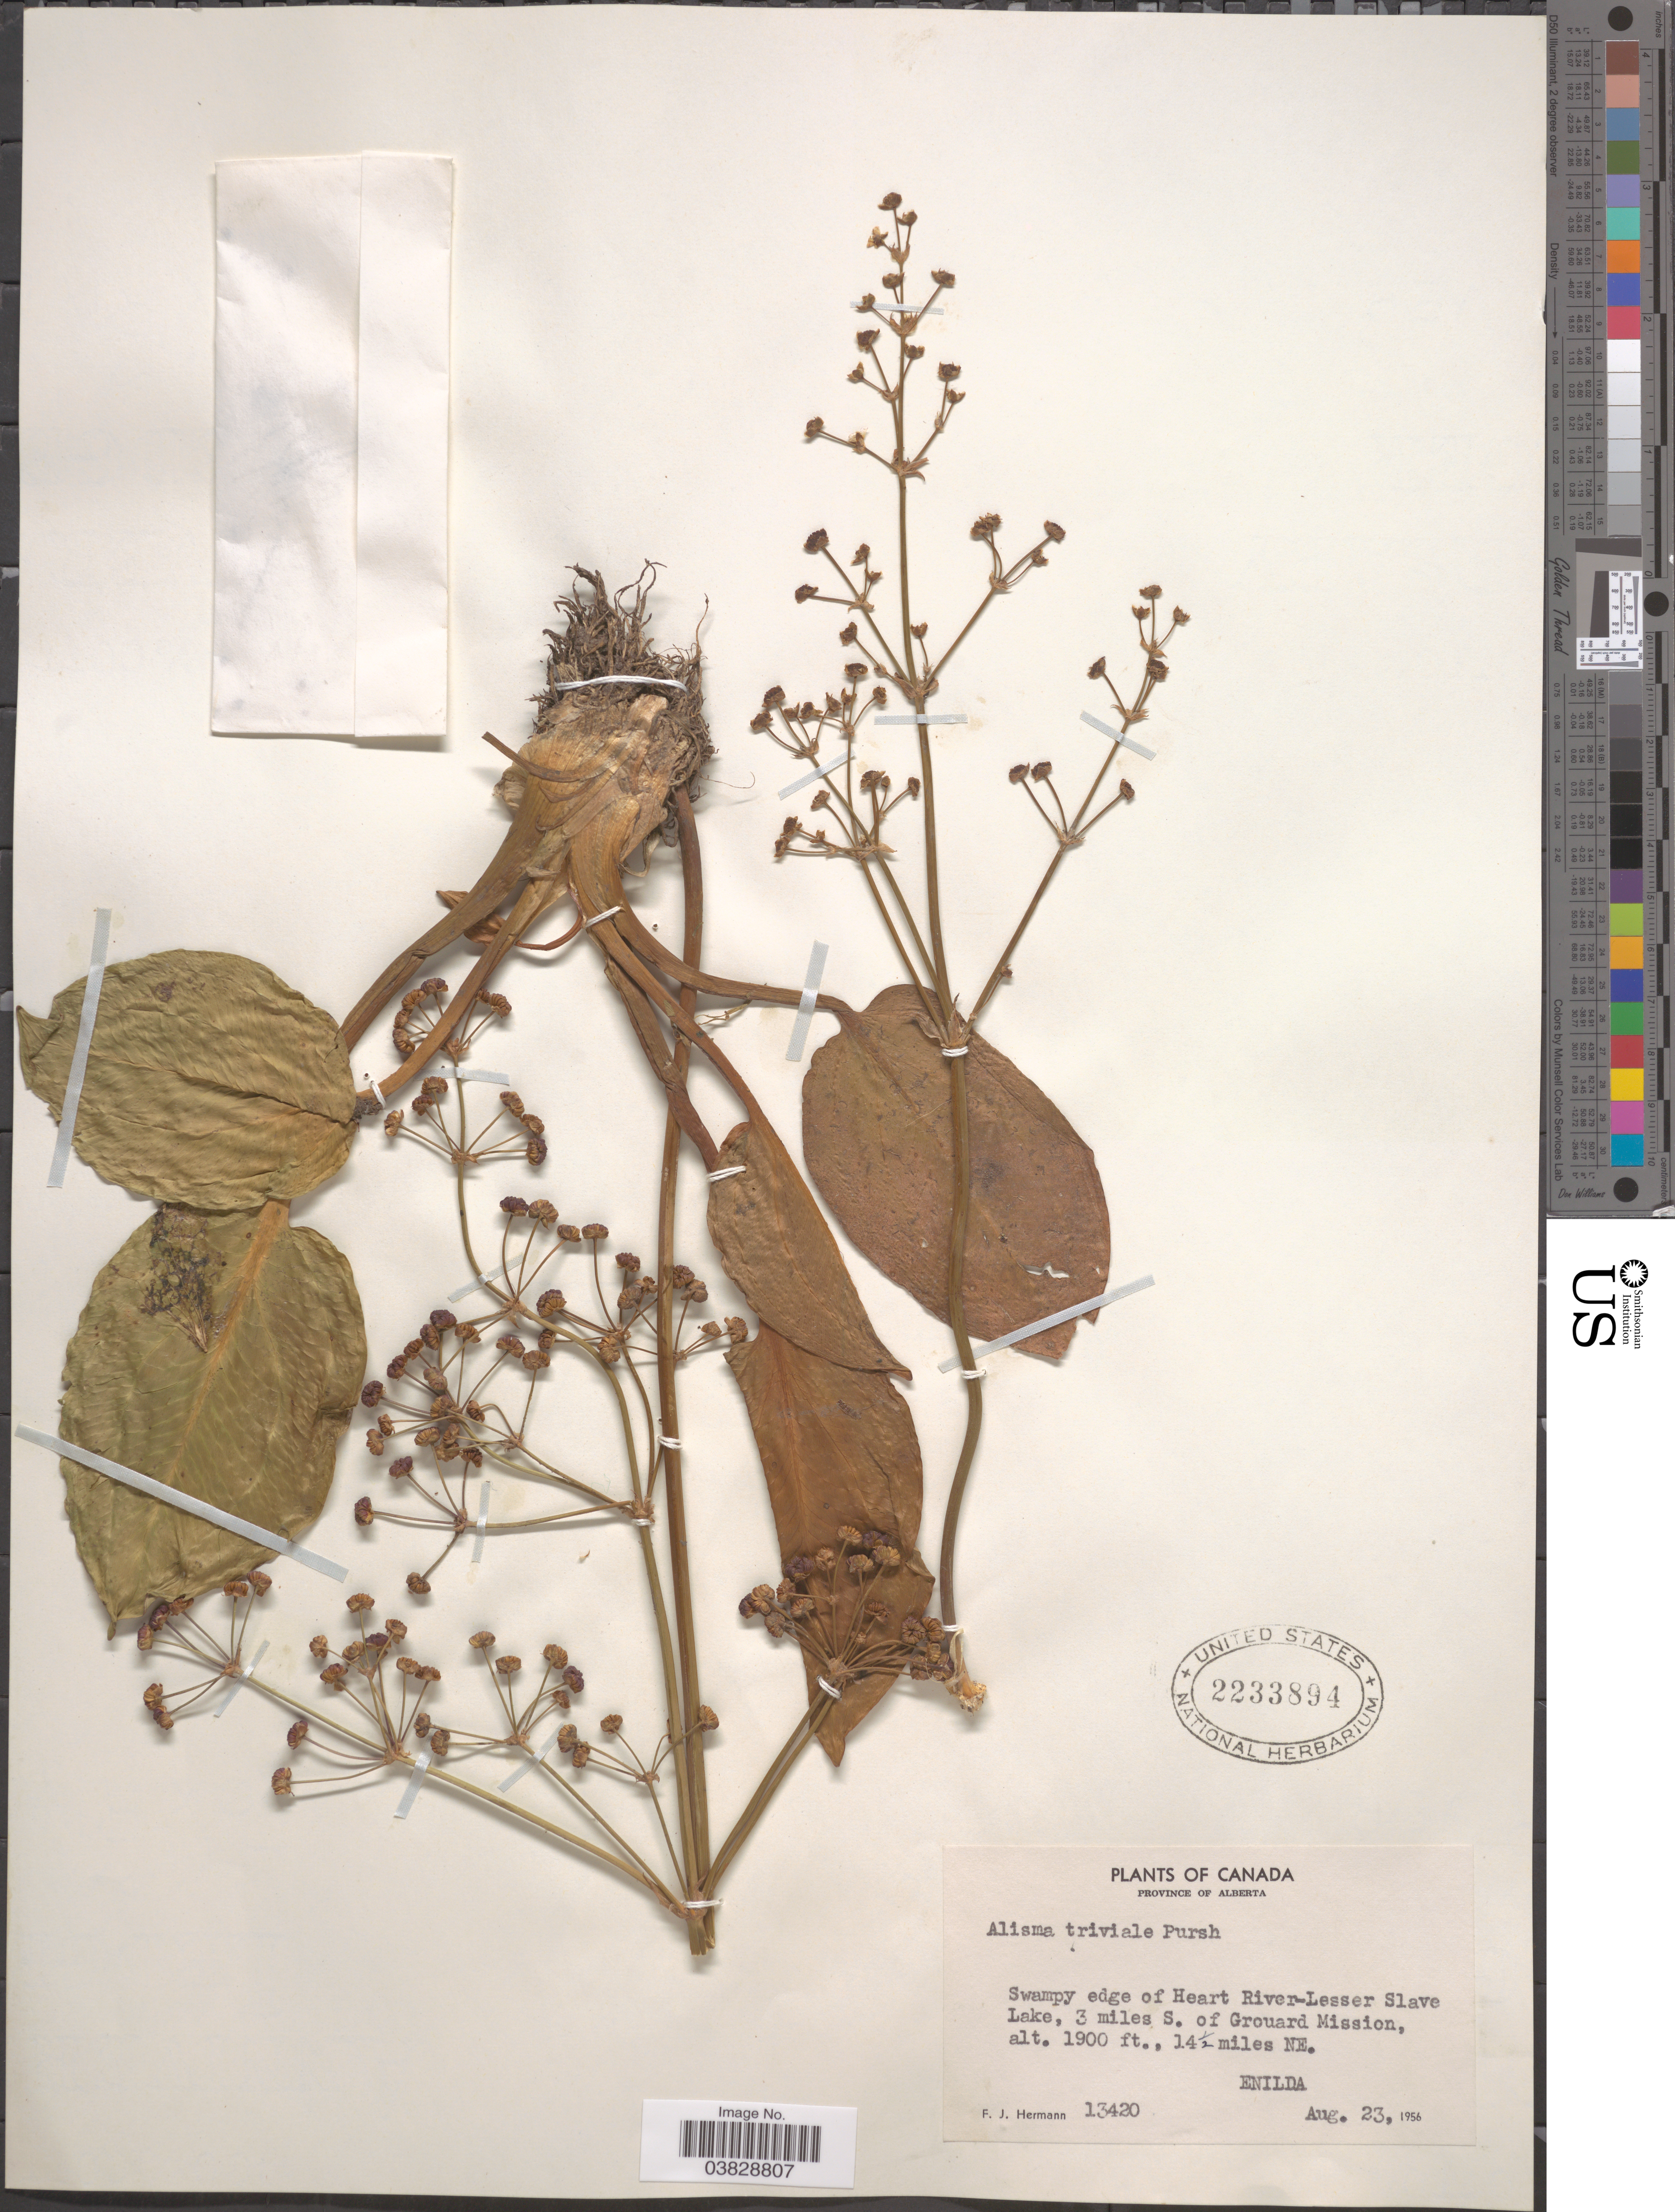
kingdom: Plantae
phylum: Tracheophyta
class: Liliopsida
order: Alismatales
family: Alismataceae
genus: Alisma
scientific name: Alisma plantago-aquatica var. americanum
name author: L.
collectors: F. J. Hermann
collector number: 13420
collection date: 1956-08-23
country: Canada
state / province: Alberta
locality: Swampy edge of Heart River-Lesser Slave Lake, 3 miles S. of Grouard Mission, 14½ miles NE. Enilda.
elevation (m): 579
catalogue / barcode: US 2233894